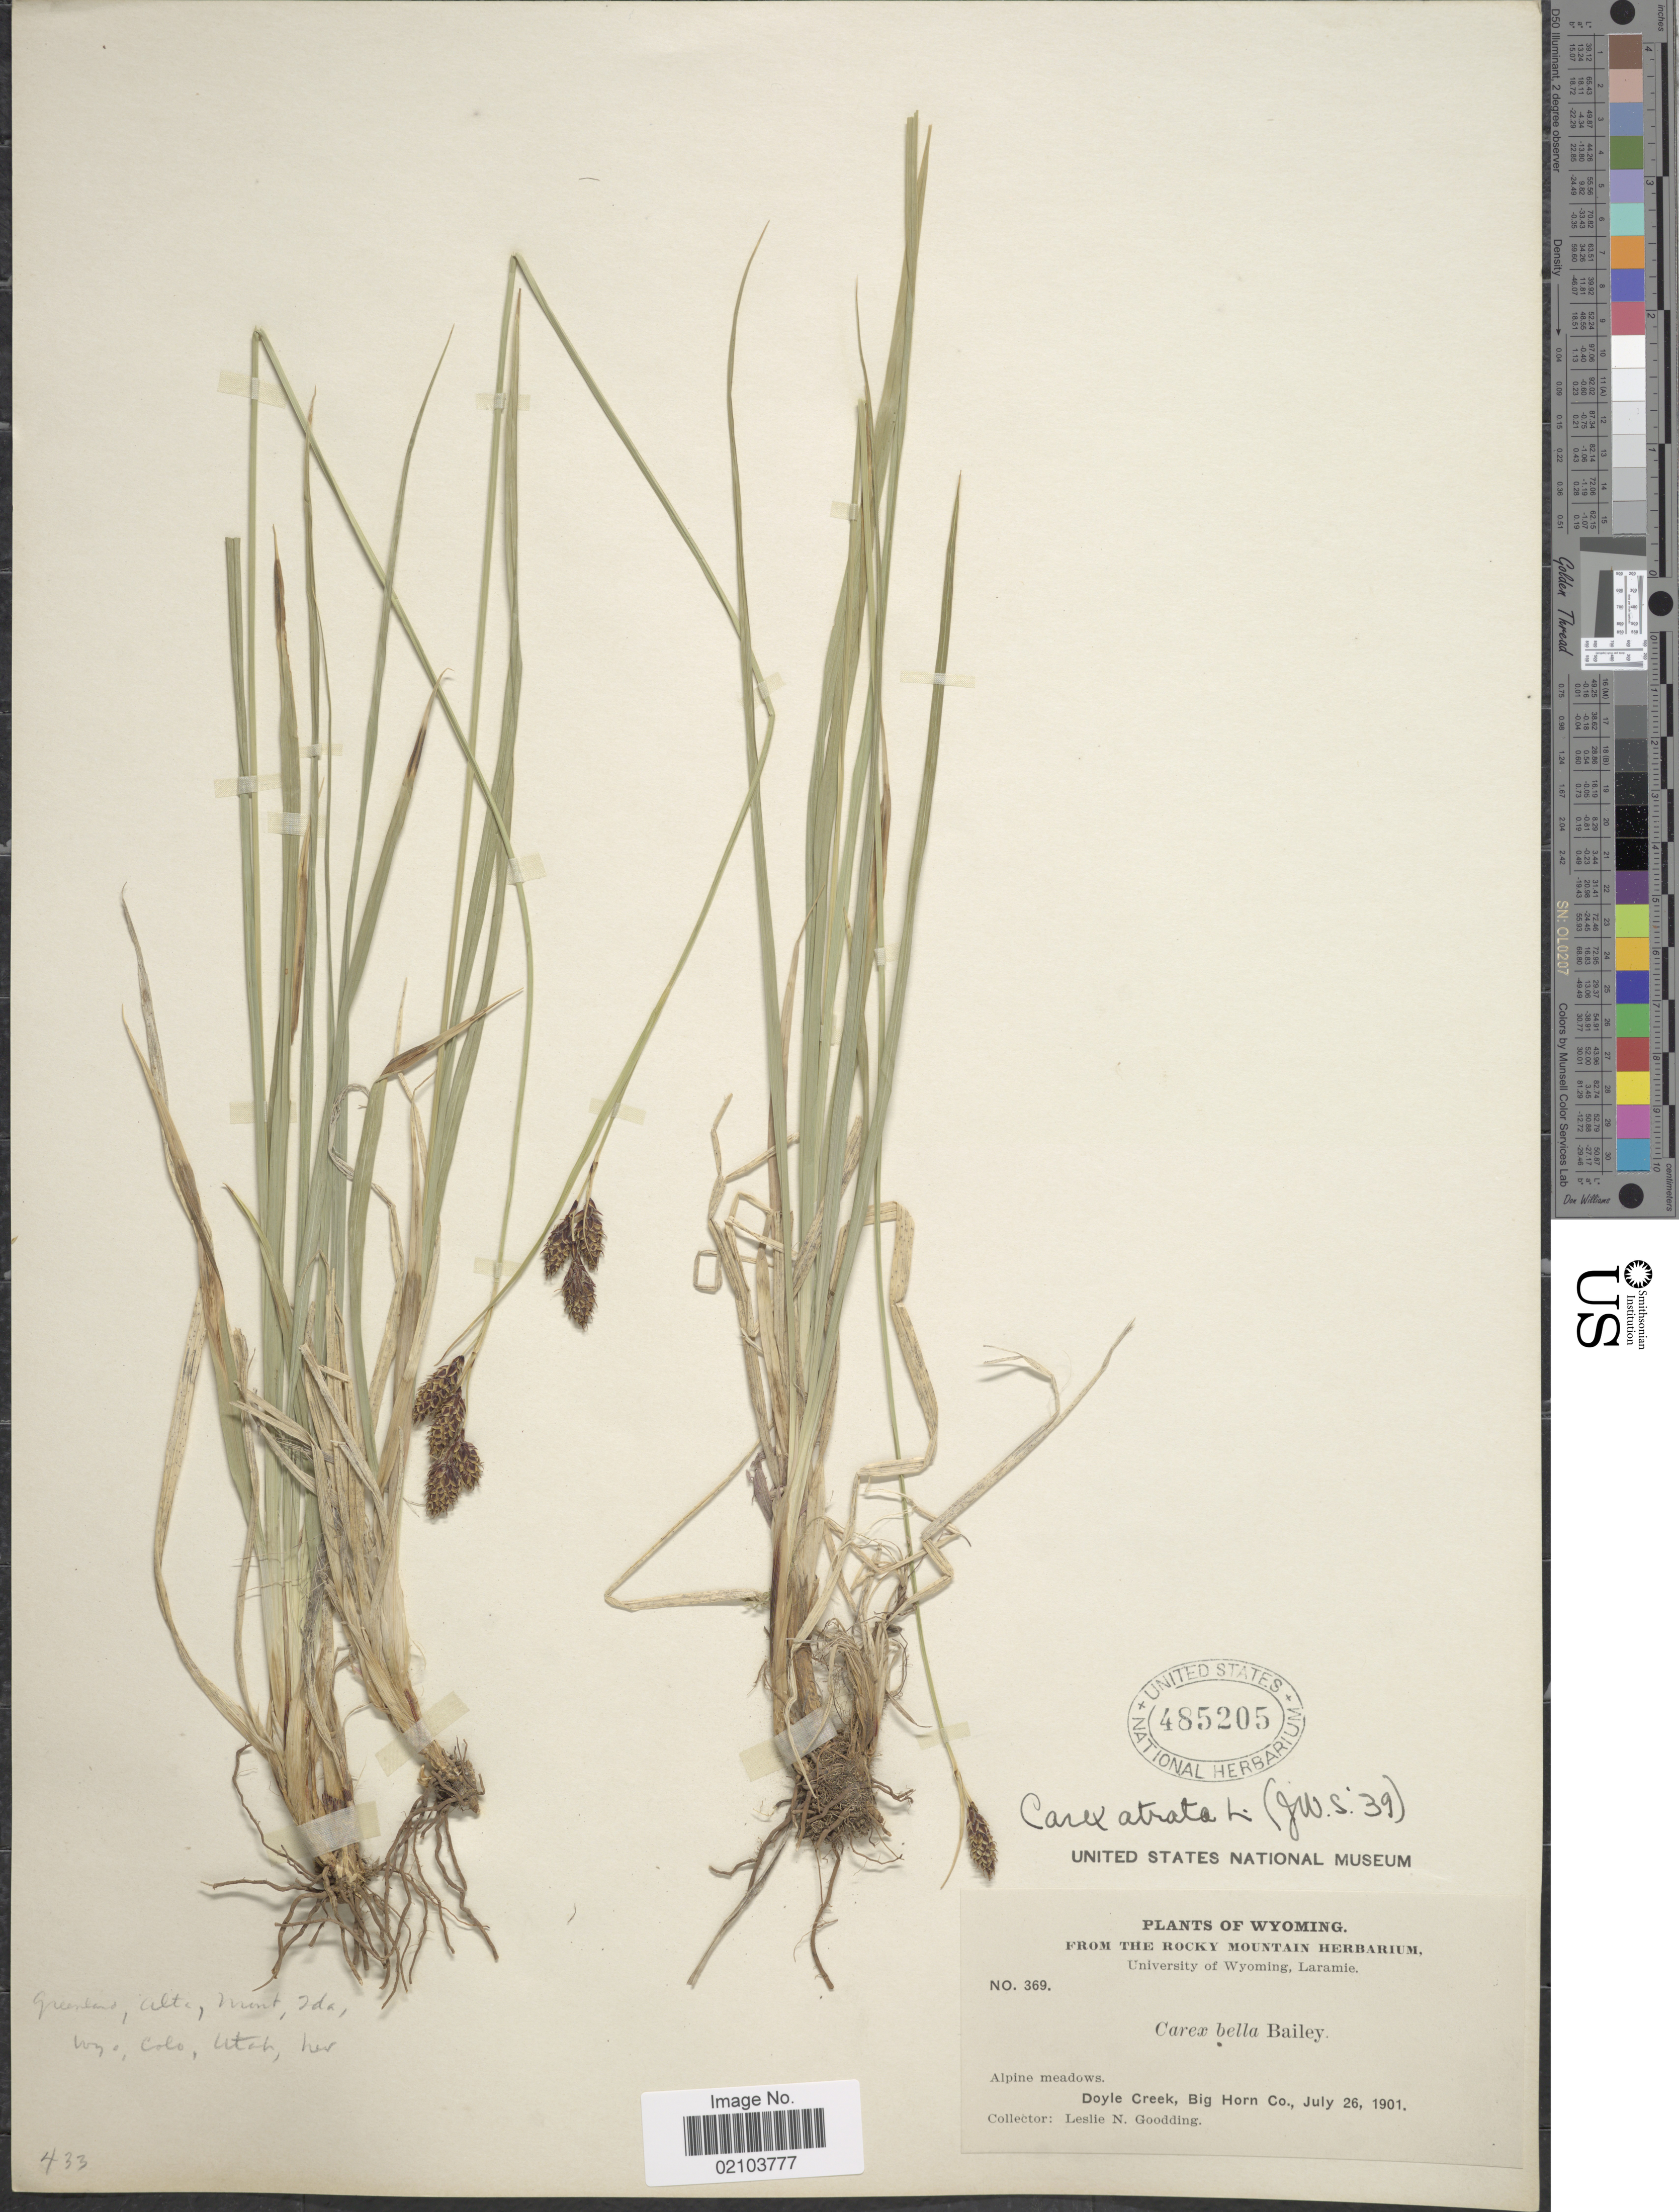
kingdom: Plantae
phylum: Tracheophyta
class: Liliopsida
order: Poales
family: Cyperaceae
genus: Carex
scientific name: Carex atrata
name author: L.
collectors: L. N. Goodding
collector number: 369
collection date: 1901-07-26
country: United States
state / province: Wyoming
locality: Doyle Creek, Big Horn Co.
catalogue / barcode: US 485205